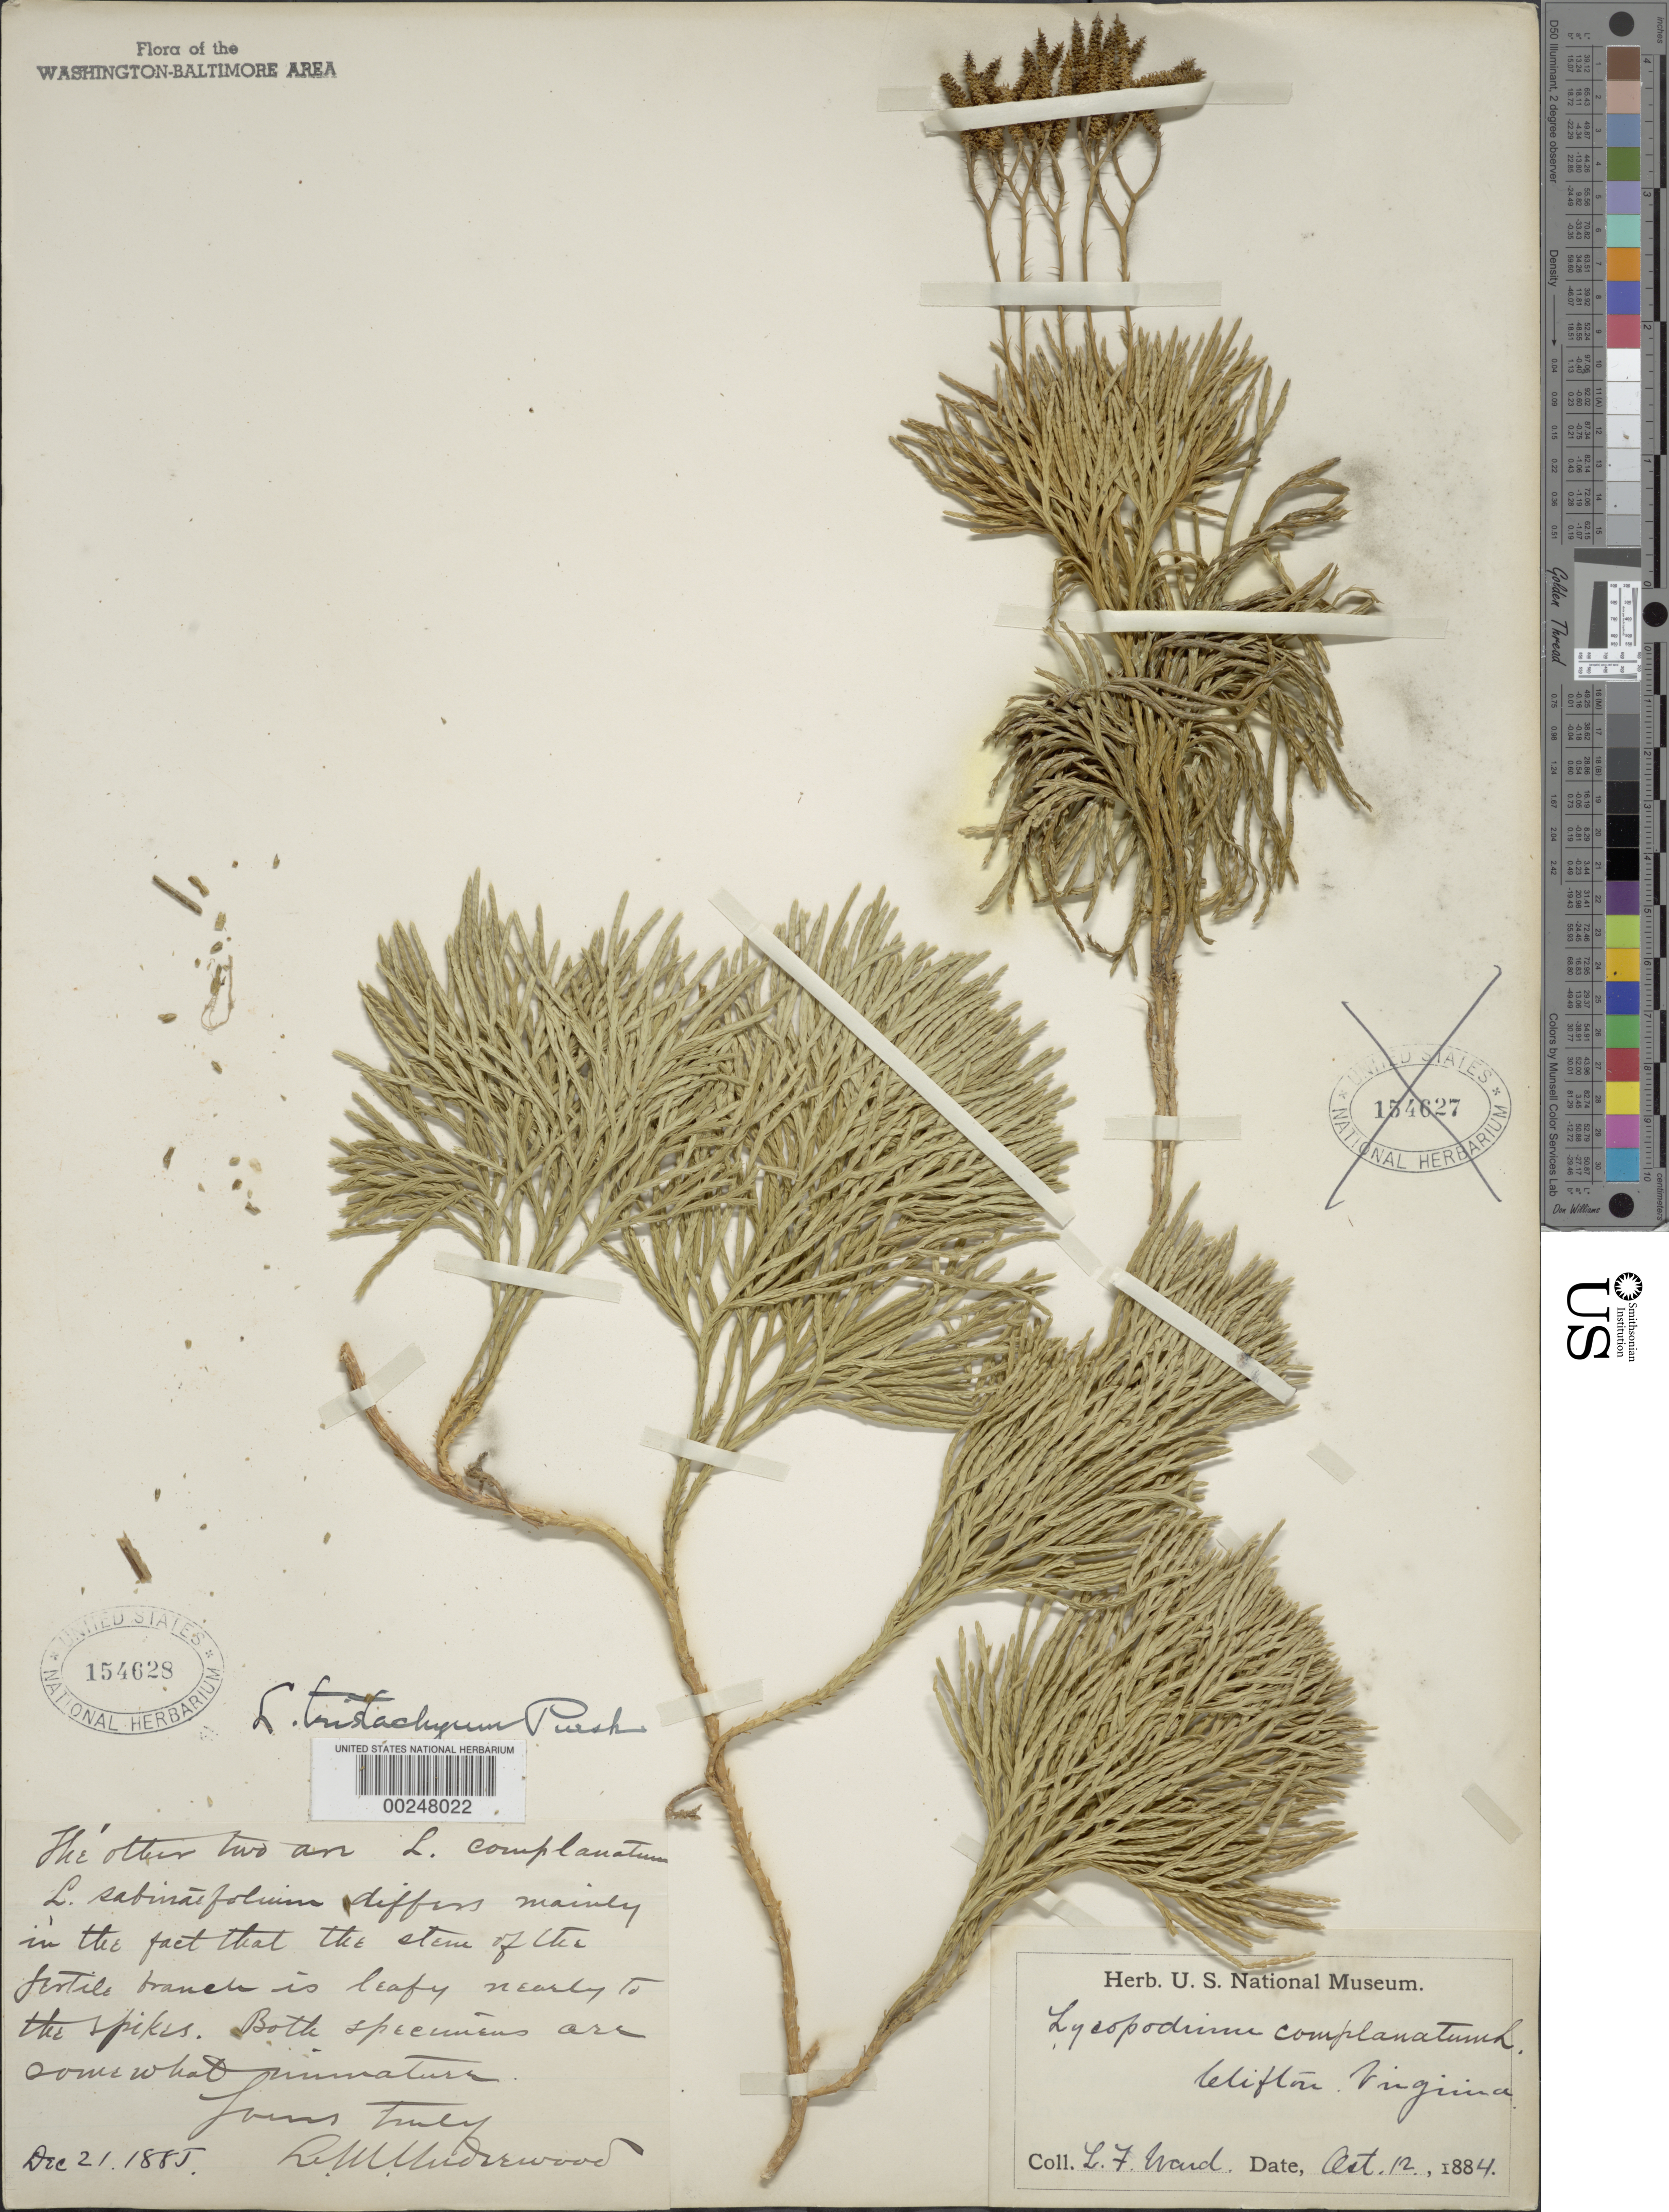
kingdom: Plantae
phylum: Tracheophyta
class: Lycopodiopsida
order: Lycopodiales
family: Lycopodiaceae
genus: Diphasiastrum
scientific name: Diphasiastrum tristachyum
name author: (Pursh) Holub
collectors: L. F. Ward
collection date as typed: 12 Oct 1884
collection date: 1884-10-12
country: United States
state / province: Virginia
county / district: Fairfax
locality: Clifton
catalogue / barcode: US 154628